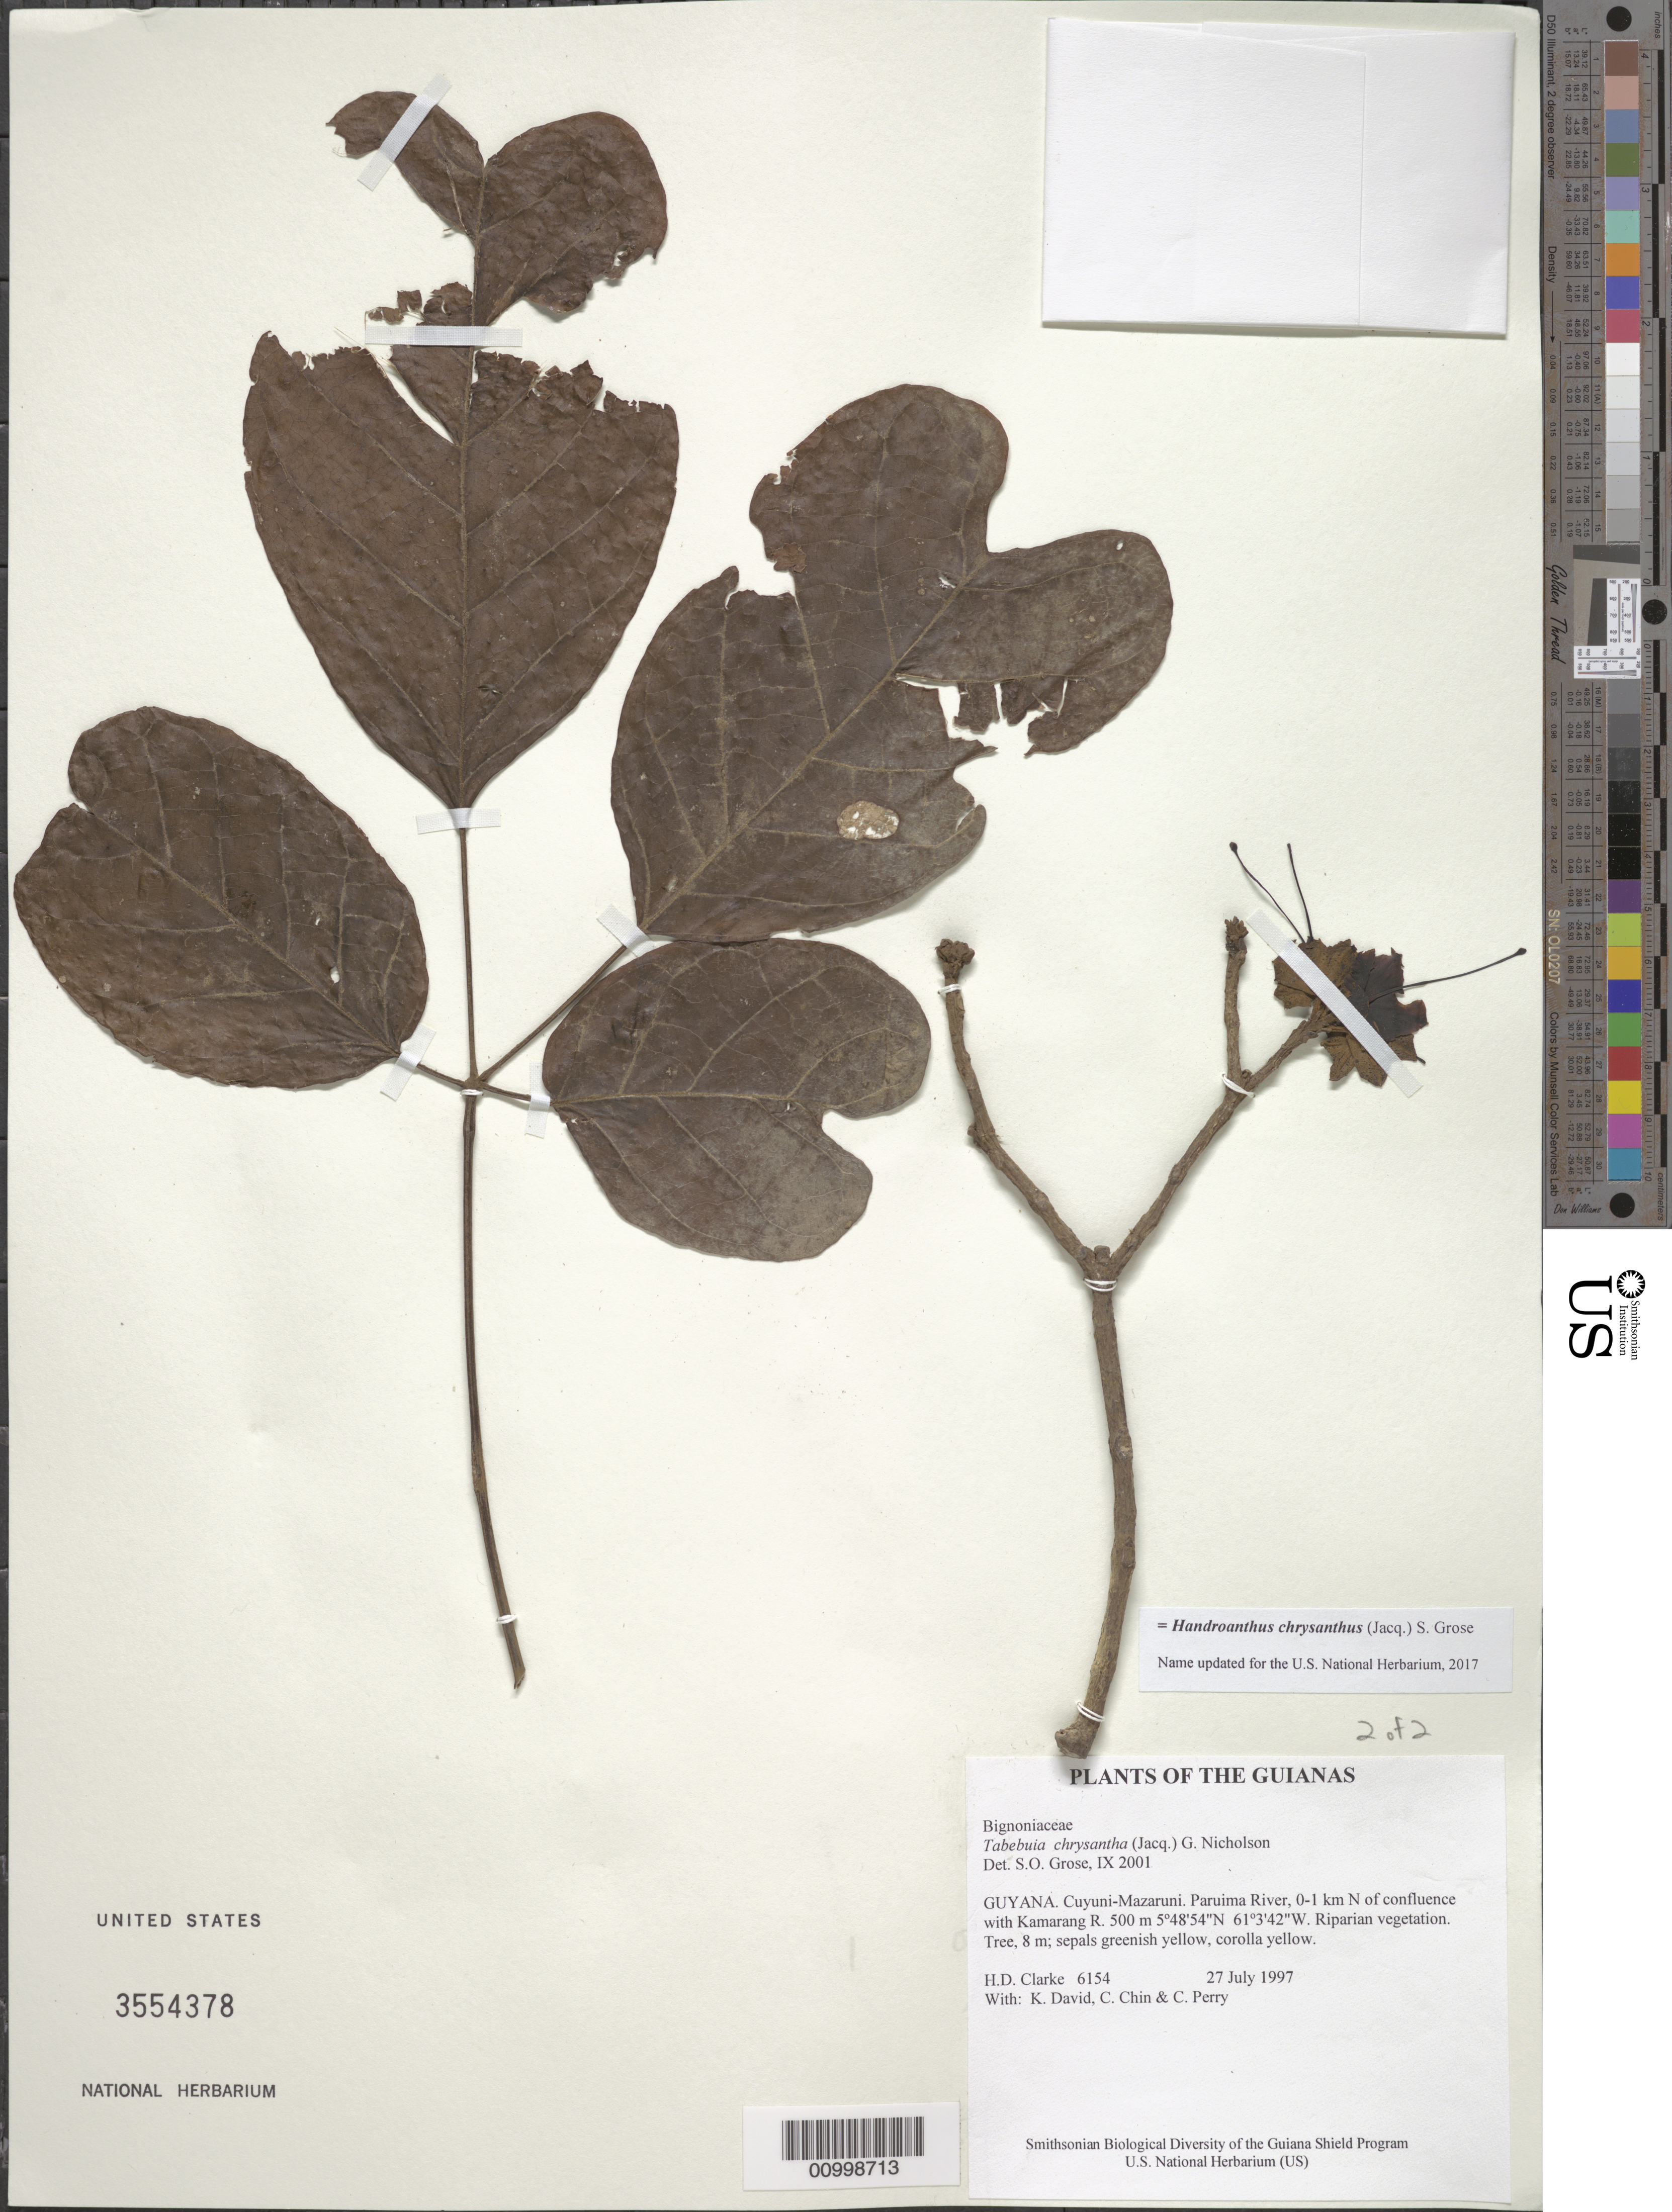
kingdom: Plantae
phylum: Tracheophyta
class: Magnoliopsida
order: Lamiales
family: Bignoniaceae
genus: Handroanthus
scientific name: Handroanthus chrysanthus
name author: (Jacq.) S.O. Grose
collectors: H. D. Clarke, K. David, C. Chin & C. Perry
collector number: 6154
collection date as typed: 27 July 1997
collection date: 1997-07-27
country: Guyana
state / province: Cuyuni-Mazaruni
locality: Paruima River, 0-1 km N of confluence with Kamarang R.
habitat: Riparian vegetation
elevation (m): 500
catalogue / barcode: US 3554378